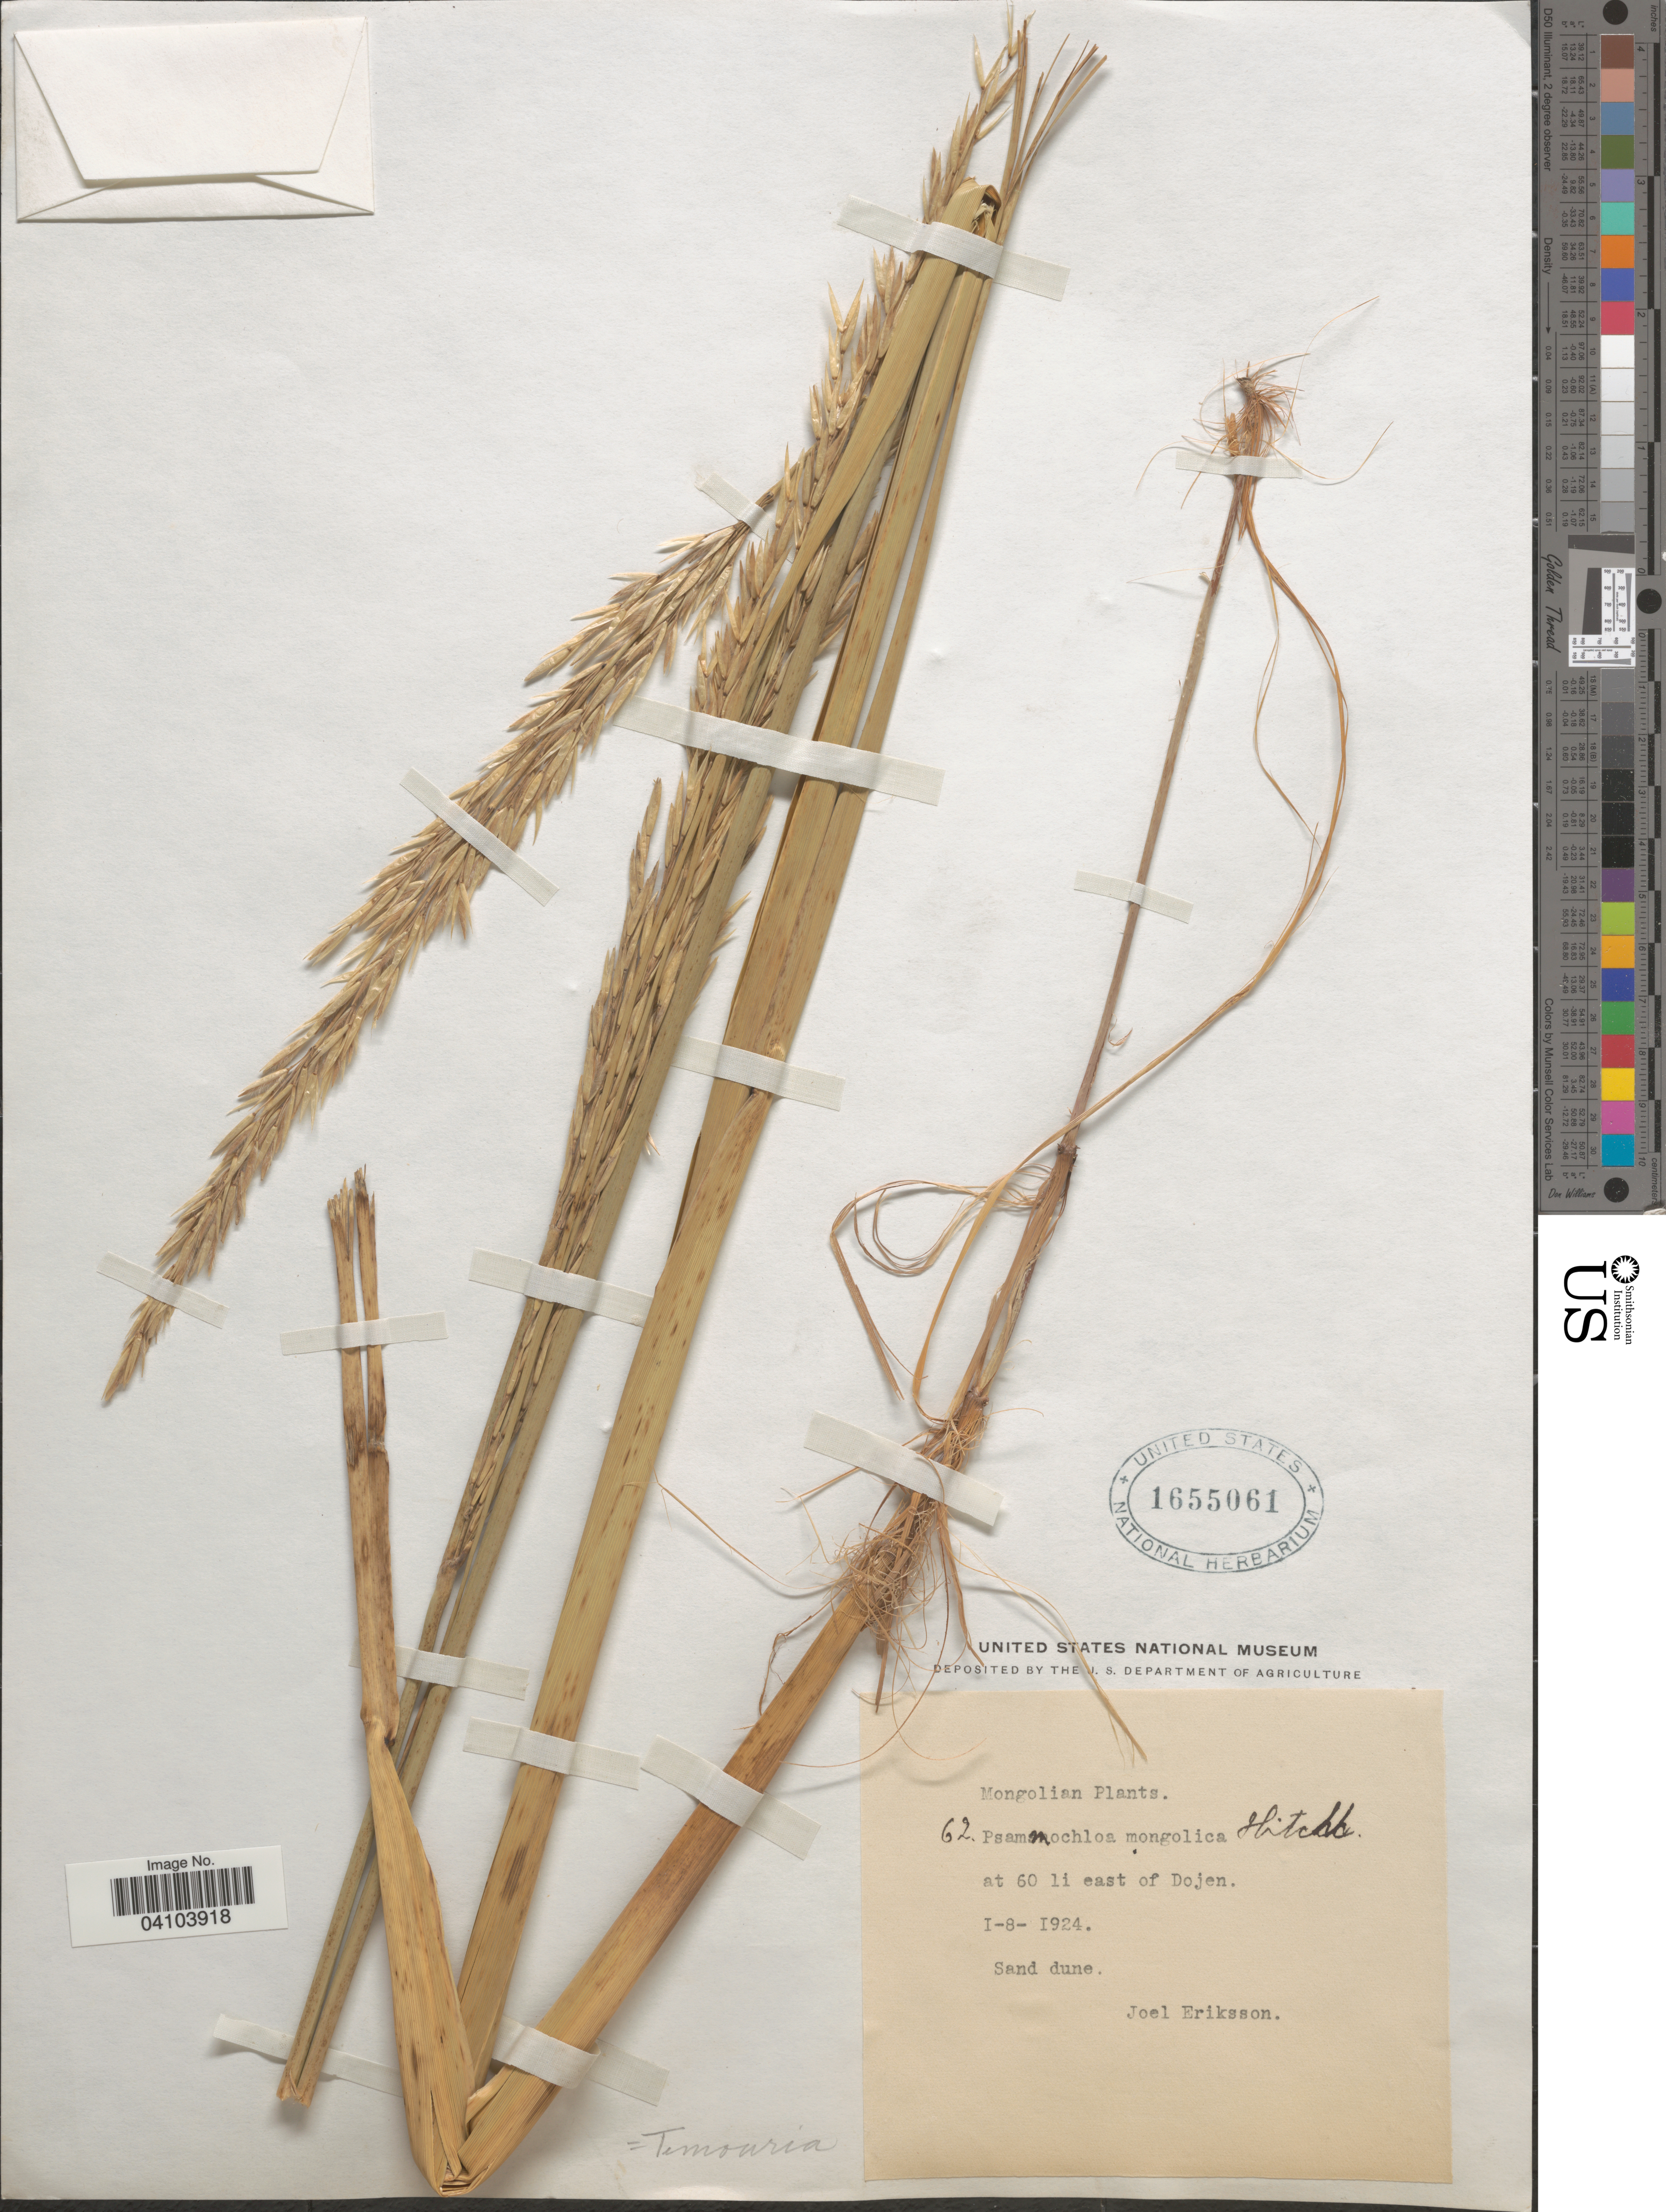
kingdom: Plantae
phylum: Tracheophyta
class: Liliopsida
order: Poales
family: Poaceae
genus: Psammochloa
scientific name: Psammochloa villosa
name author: (Trin.) Bor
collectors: J. Eriksson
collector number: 62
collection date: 1924-08-01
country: Mongolia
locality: At 60 li east of Dojen.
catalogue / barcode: US 1655061